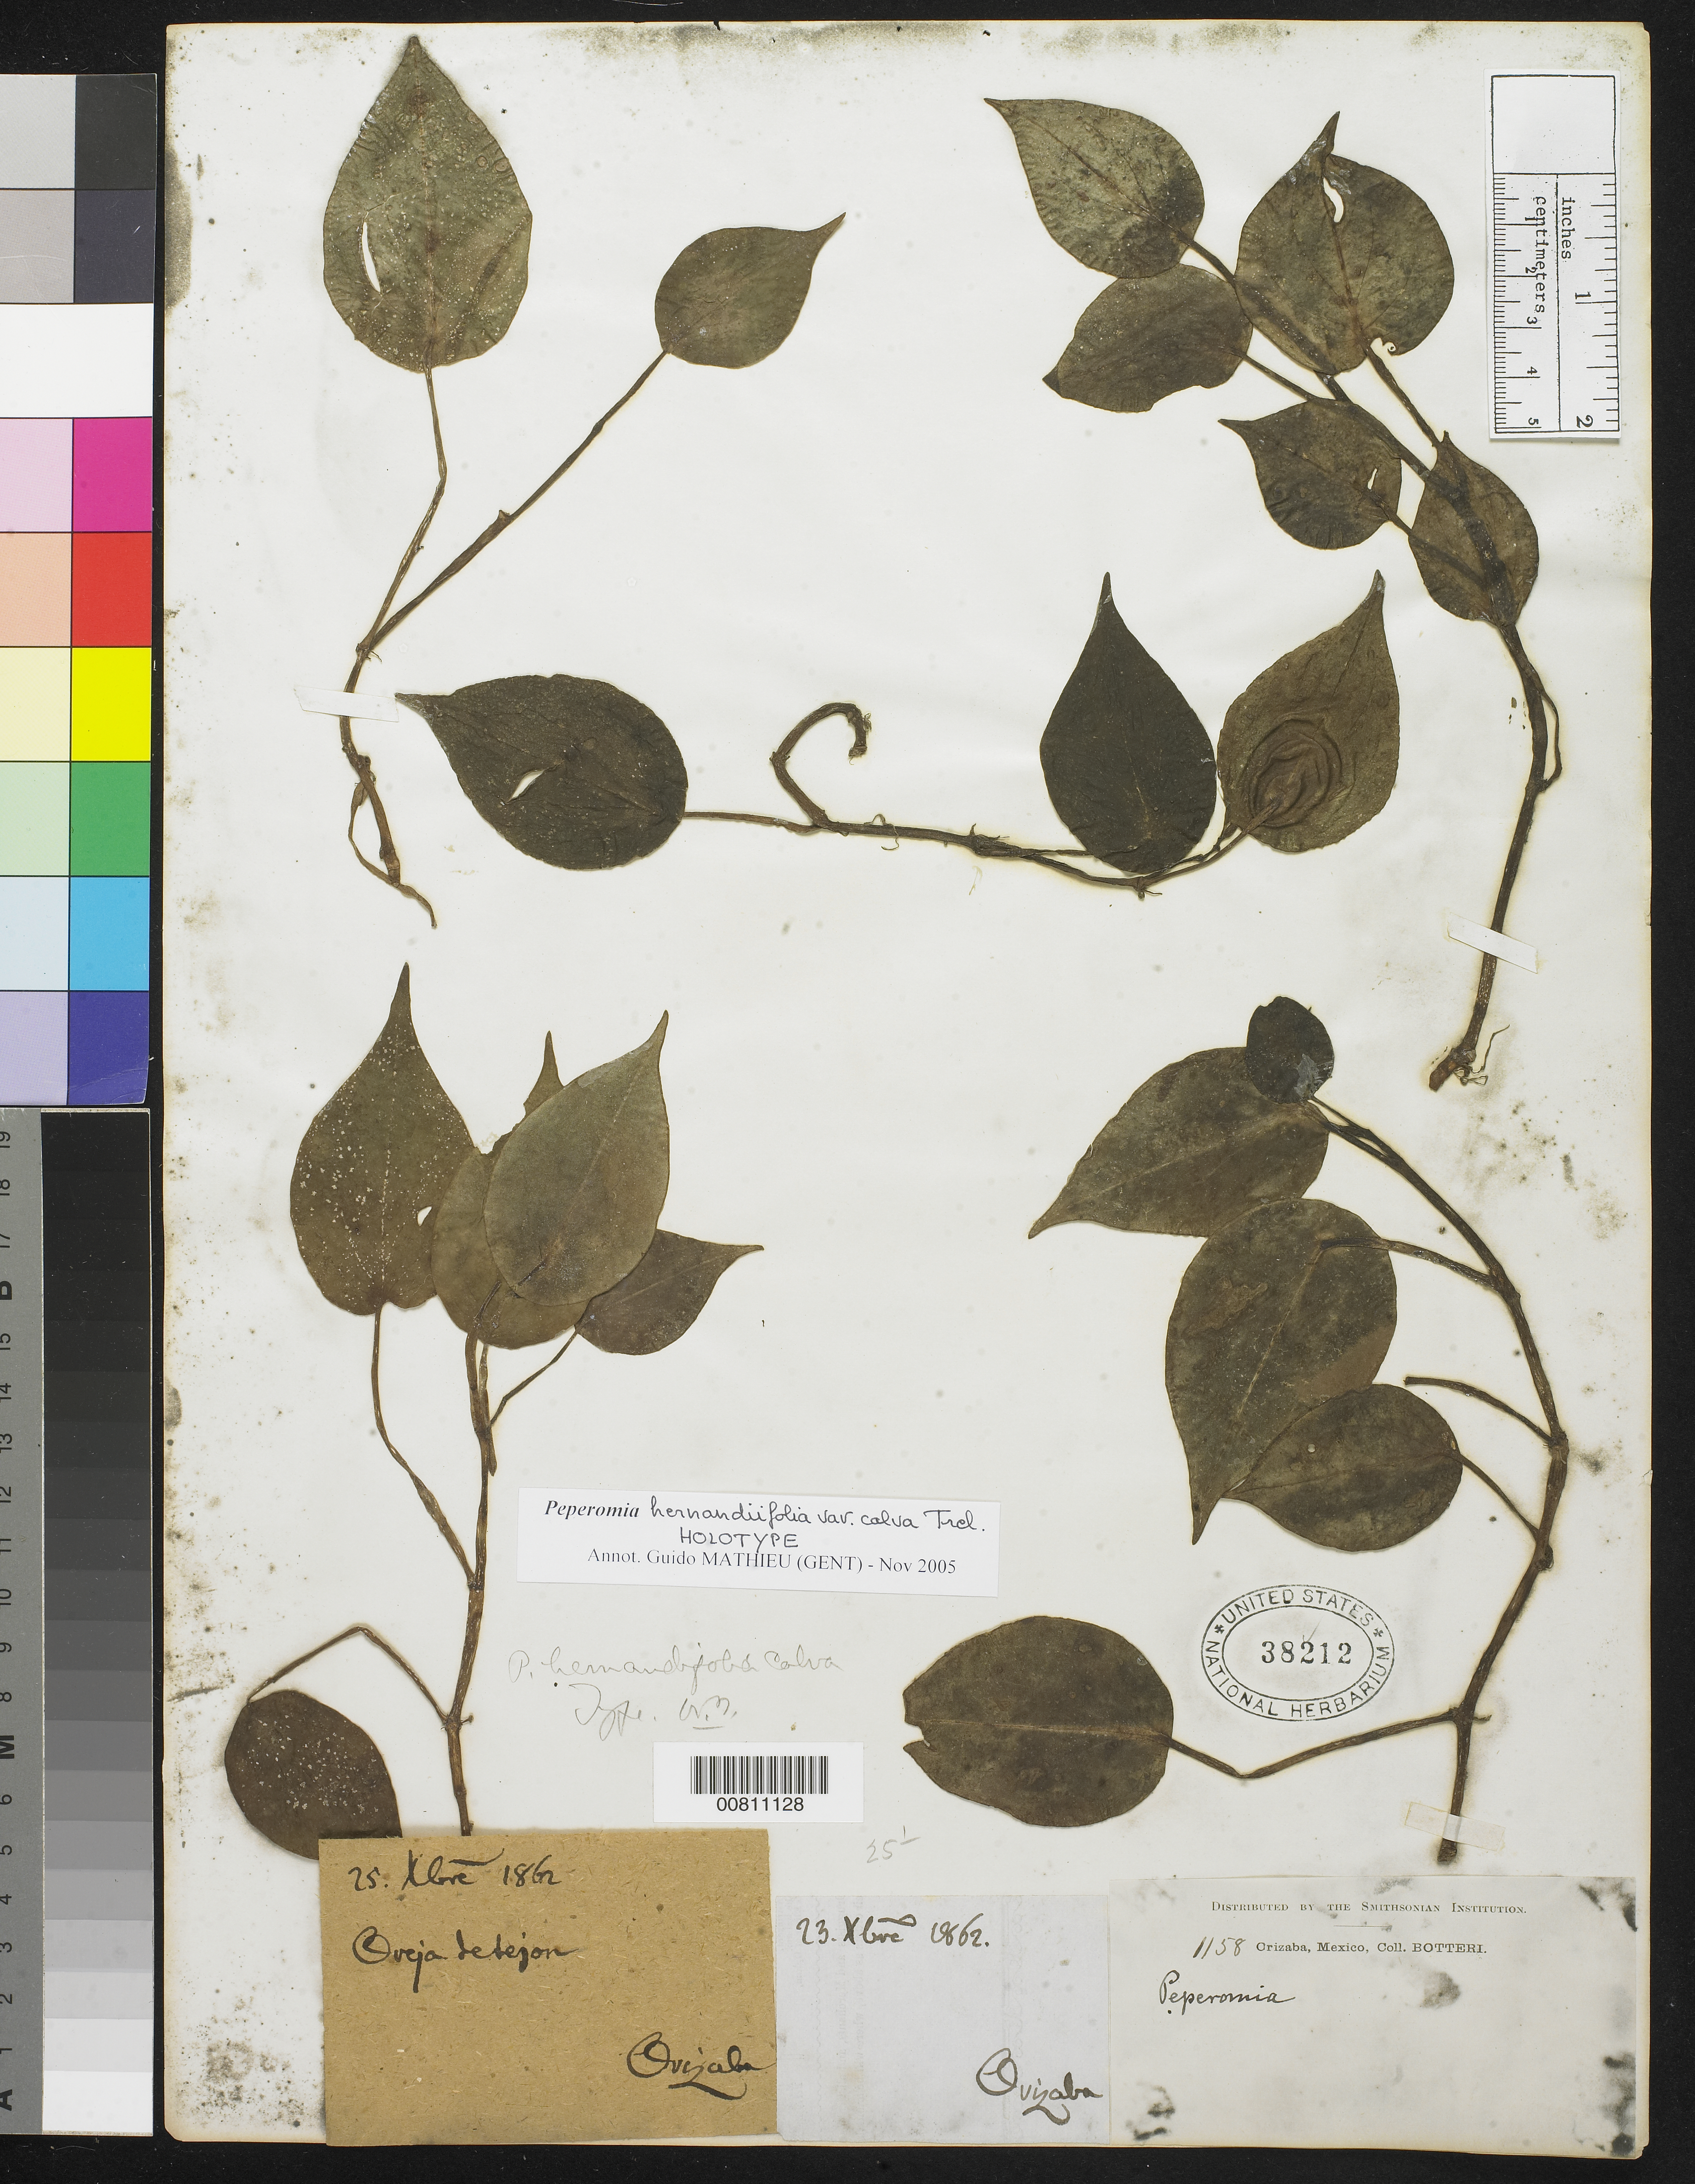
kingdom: Plantae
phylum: Tracheophyta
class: Magnoliopsida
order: Piperales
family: Piperaceae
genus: Peperomia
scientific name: Peperomia hernandiifolia var. calva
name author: Trel.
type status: Holotype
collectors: M. Botteri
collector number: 1158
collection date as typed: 23 --- 1862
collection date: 1862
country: Mexico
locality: Orizaba.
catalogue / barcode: US 38212